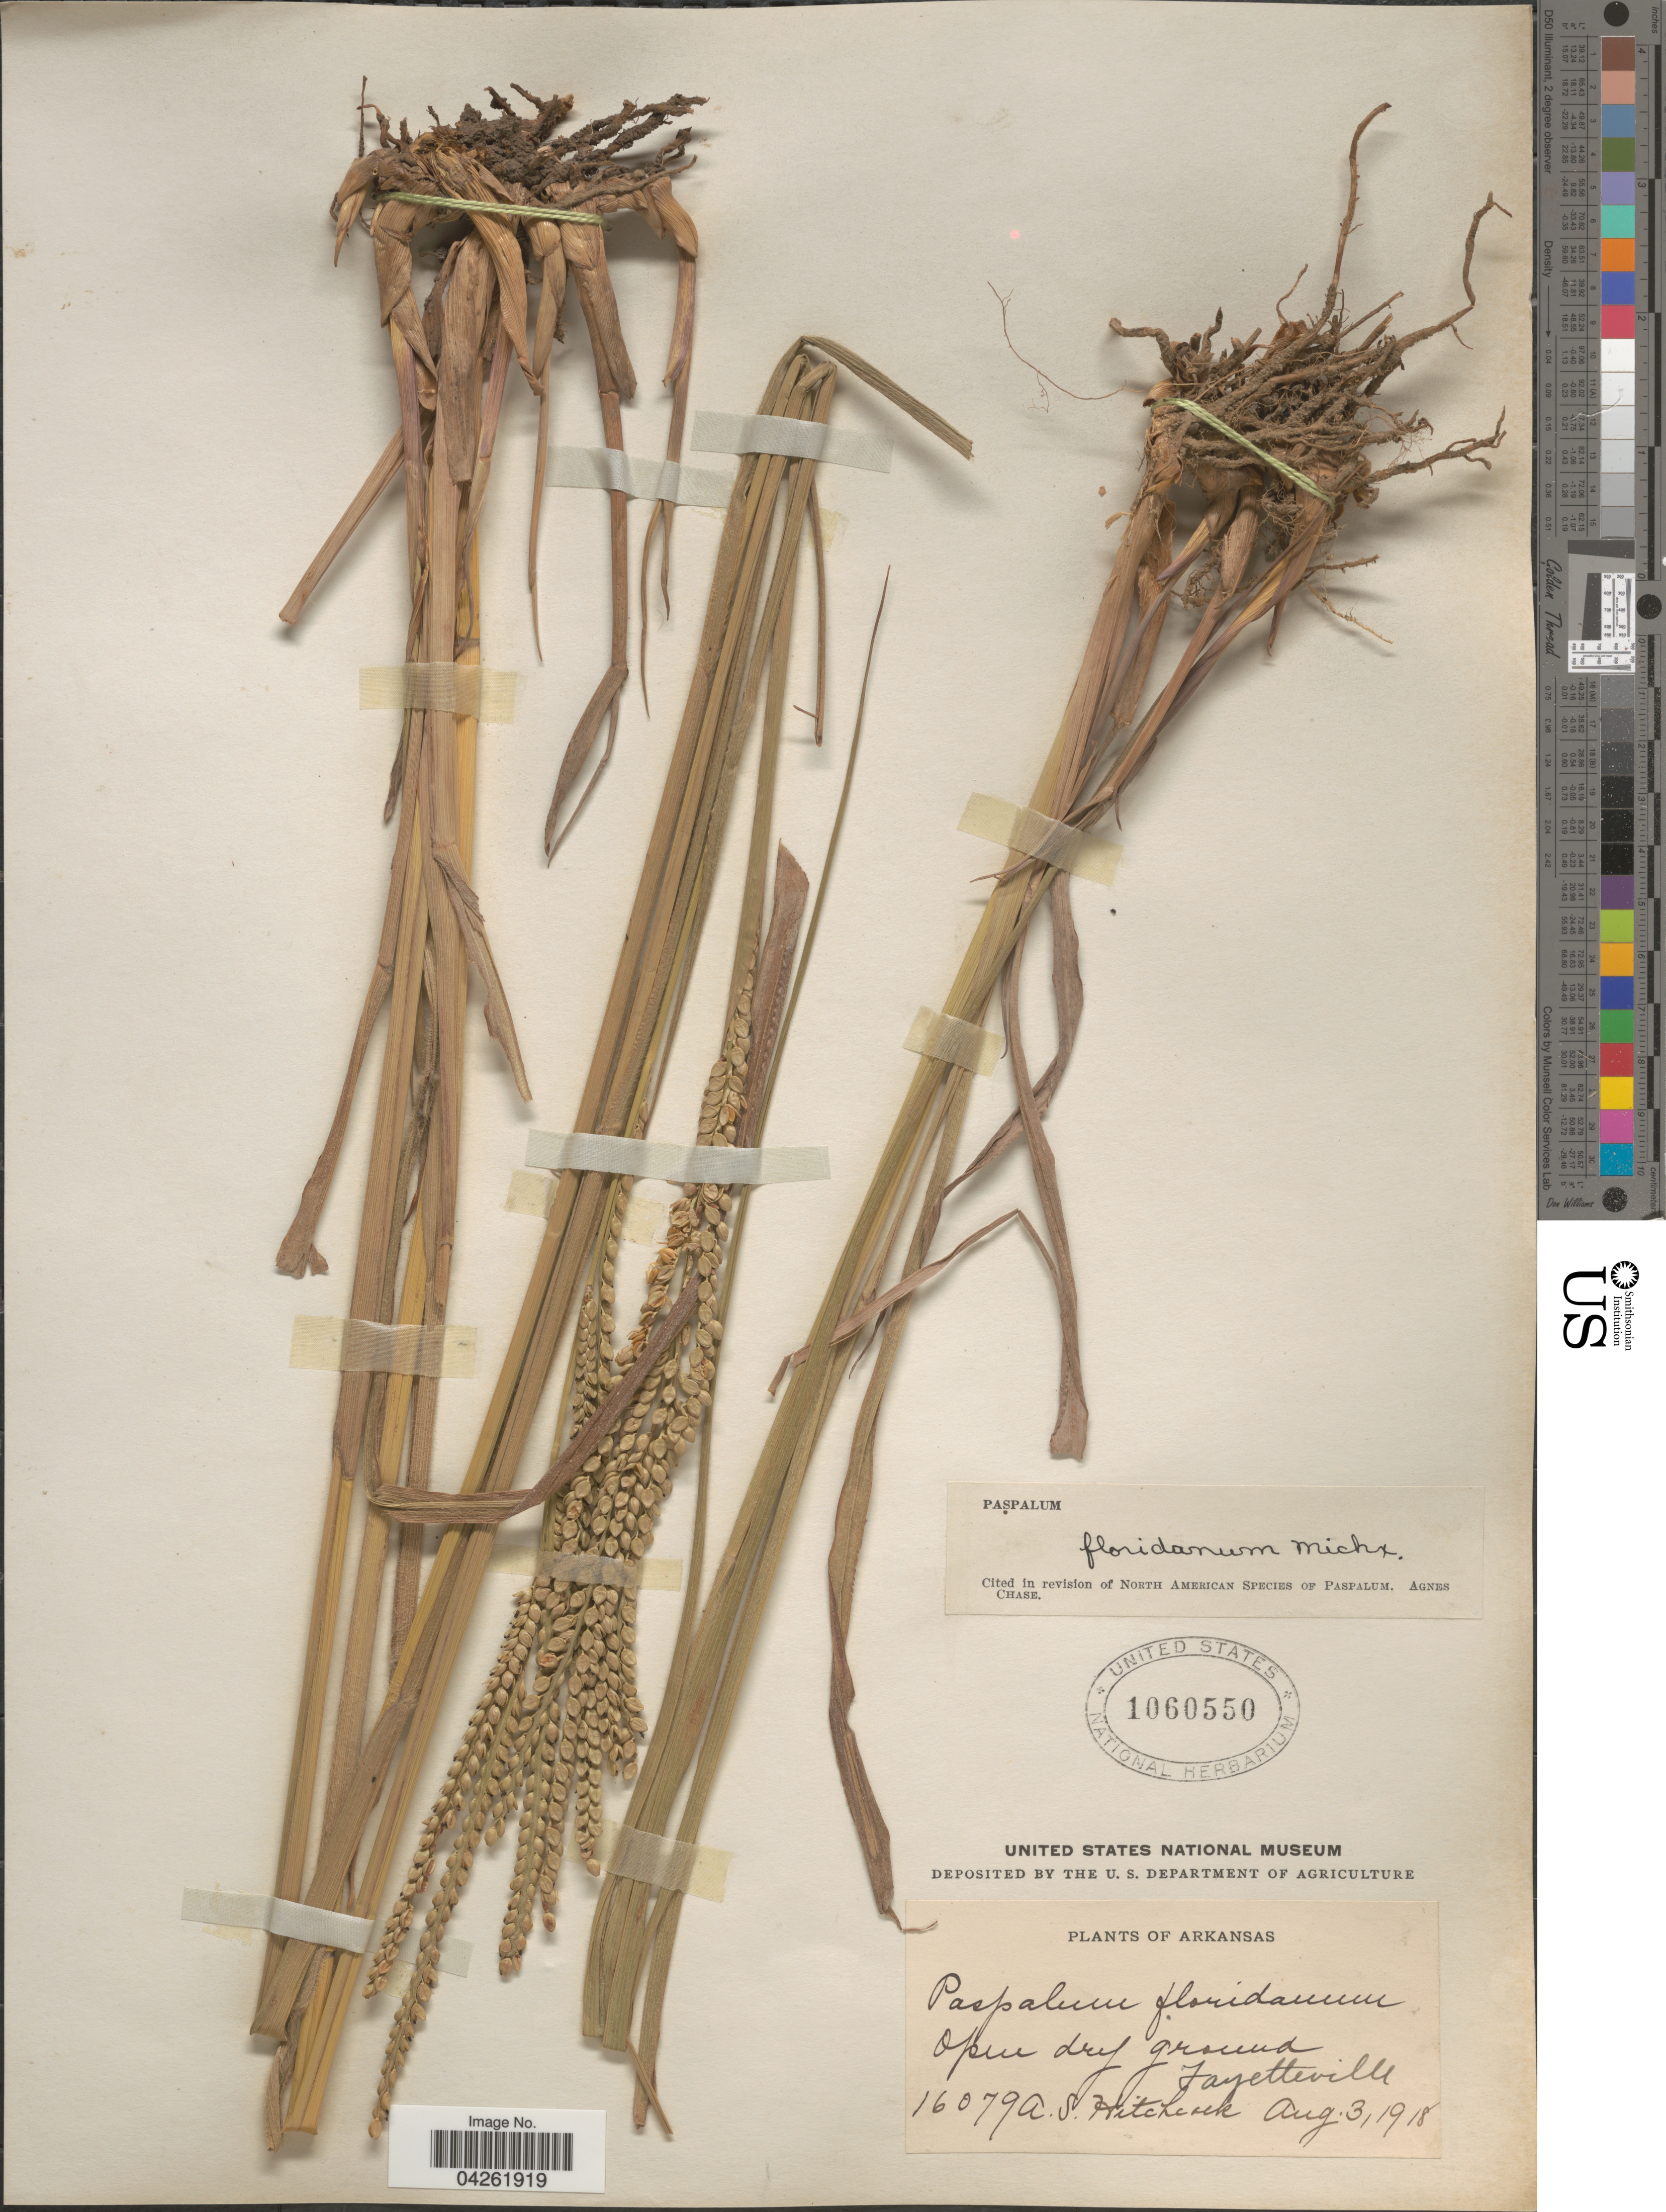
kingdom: Plantae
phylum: Tracheophyta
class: Liliopsida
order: Poales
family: Poaceae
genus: Paspalum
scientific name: Paspalum floridanum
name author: Michx.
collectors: A. S. Hitchcock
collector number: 16079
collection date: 1918-08-03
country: United States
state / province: Arkansas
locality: Fayetteville.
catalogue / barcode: US 1060550